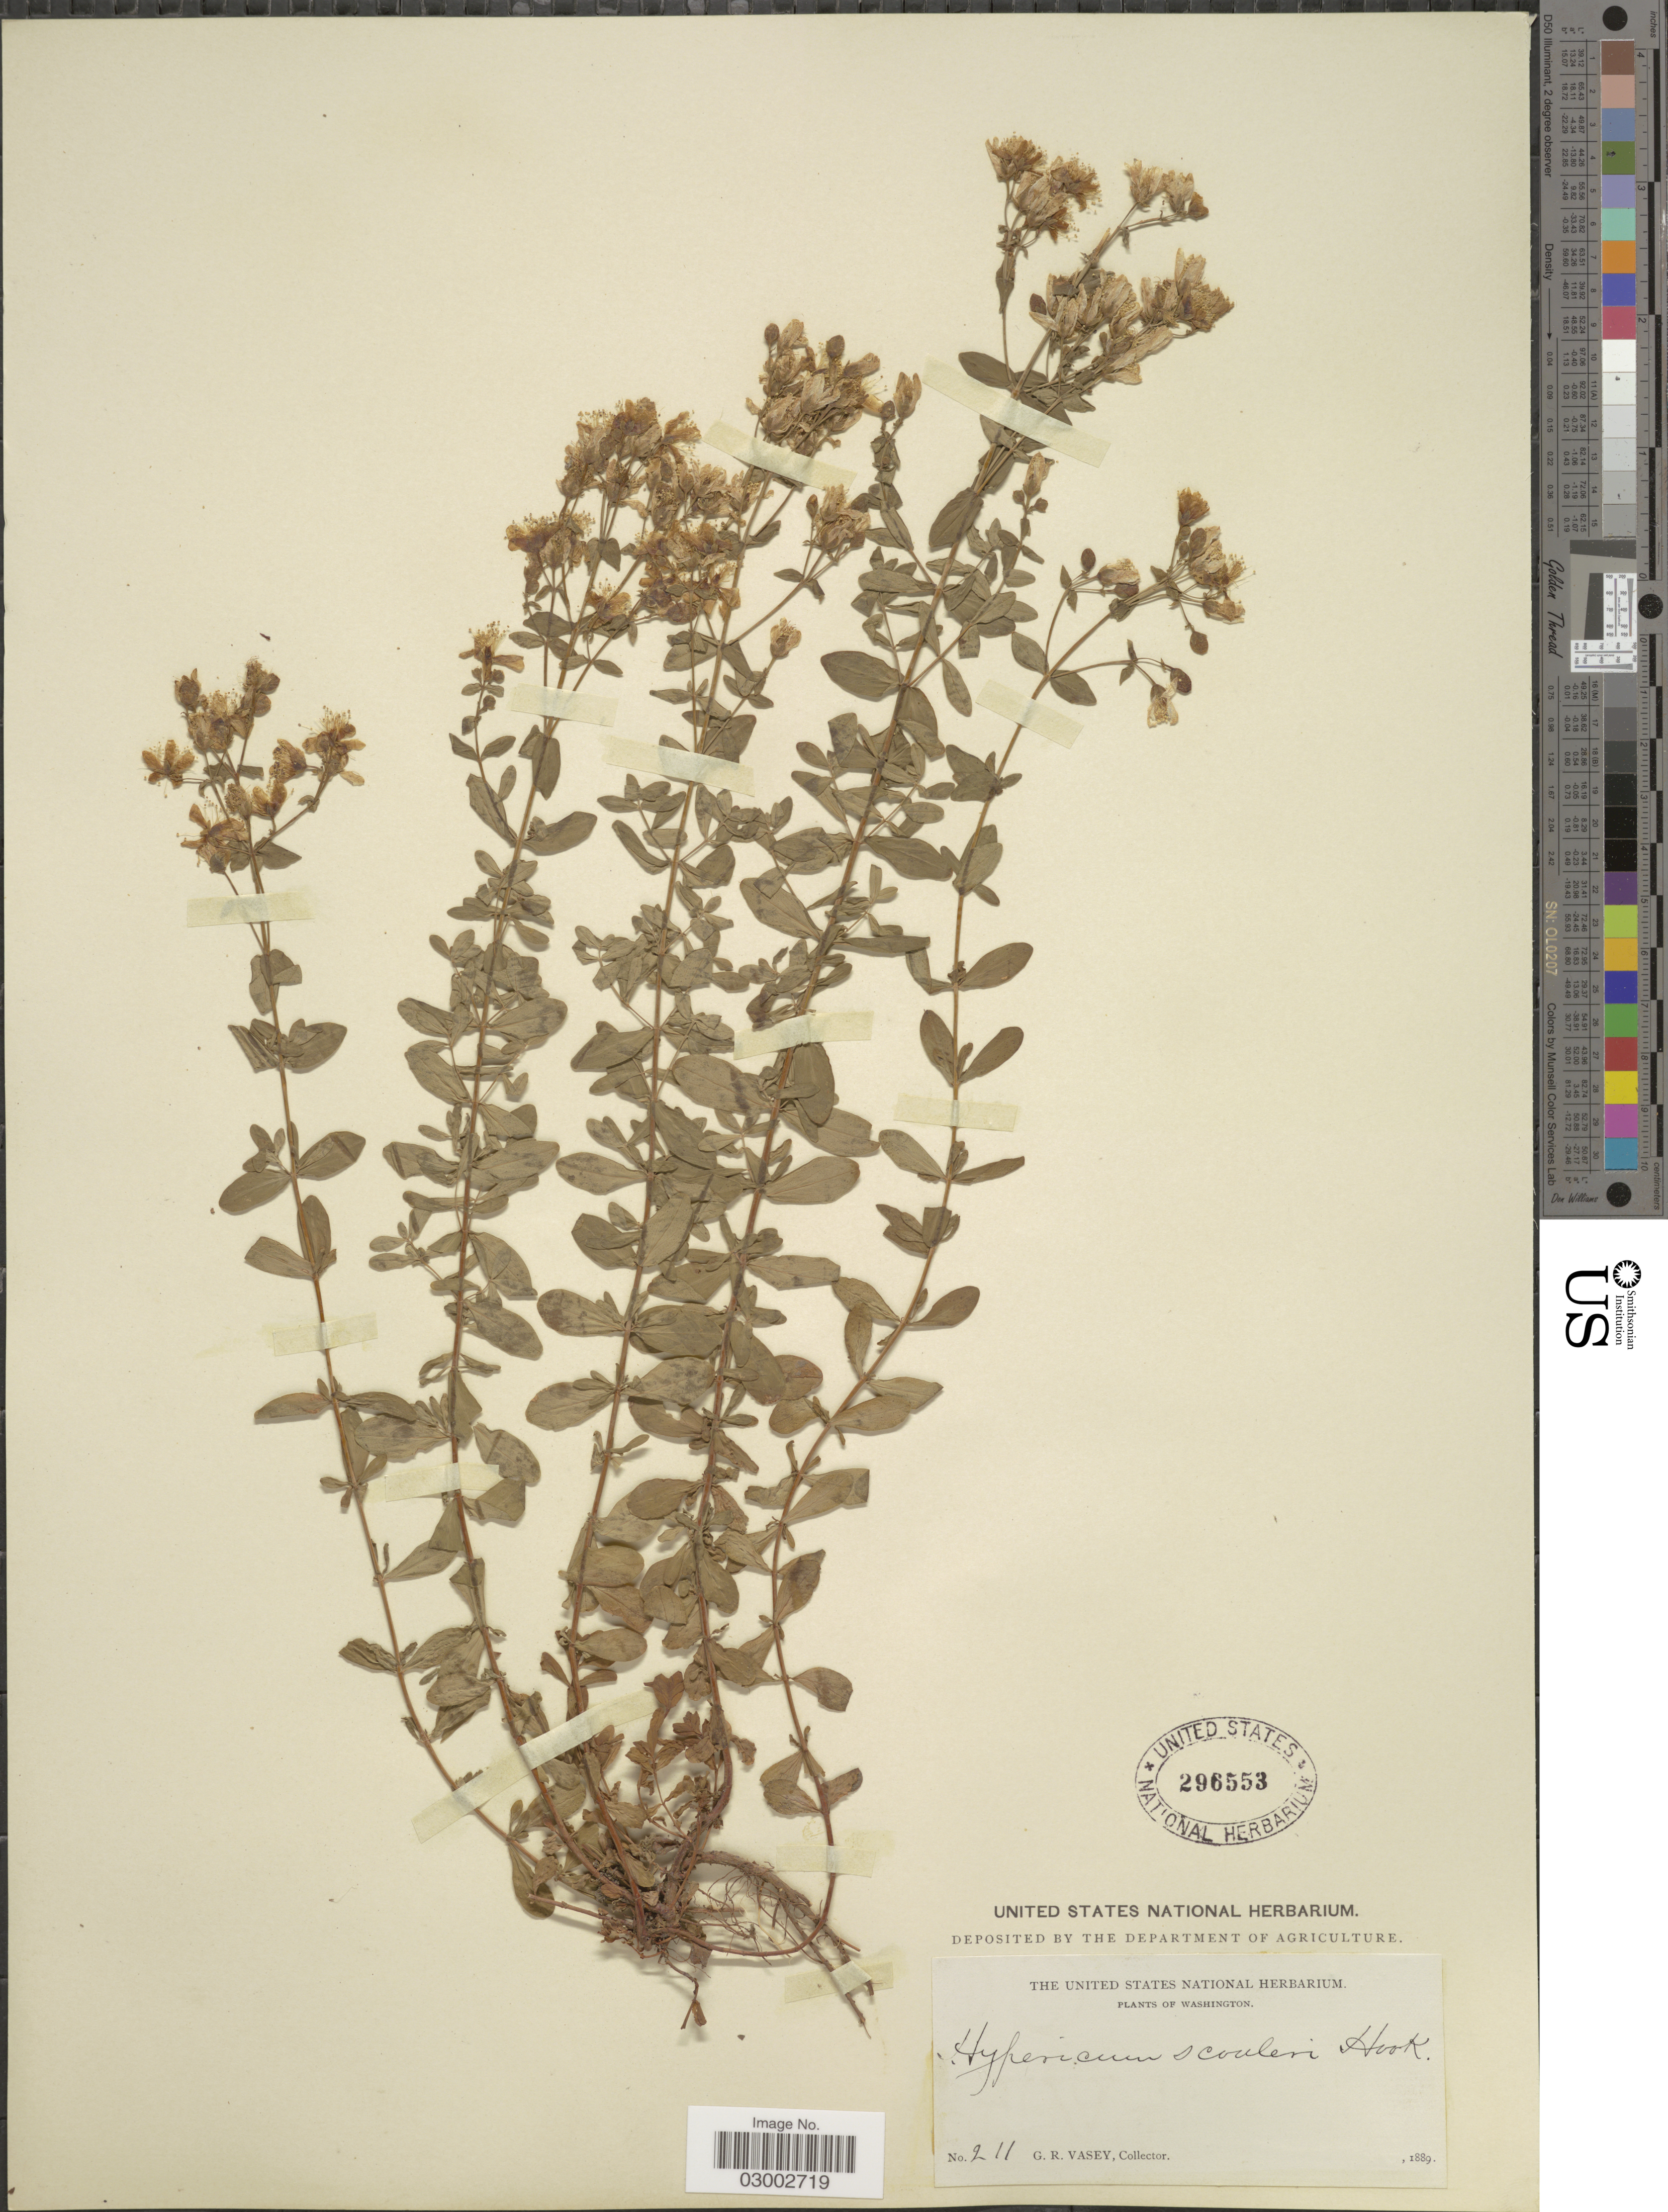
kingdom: Plantae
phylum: Tracheophyta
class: Magnoliopsida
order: Malpighiales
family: Hypericaceae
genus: Hypericum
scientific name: Hypericum scouleri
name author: Hook.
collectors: G. R. Vasey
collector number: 211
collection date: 1889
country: United States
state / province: Washington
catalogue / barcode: US 296553